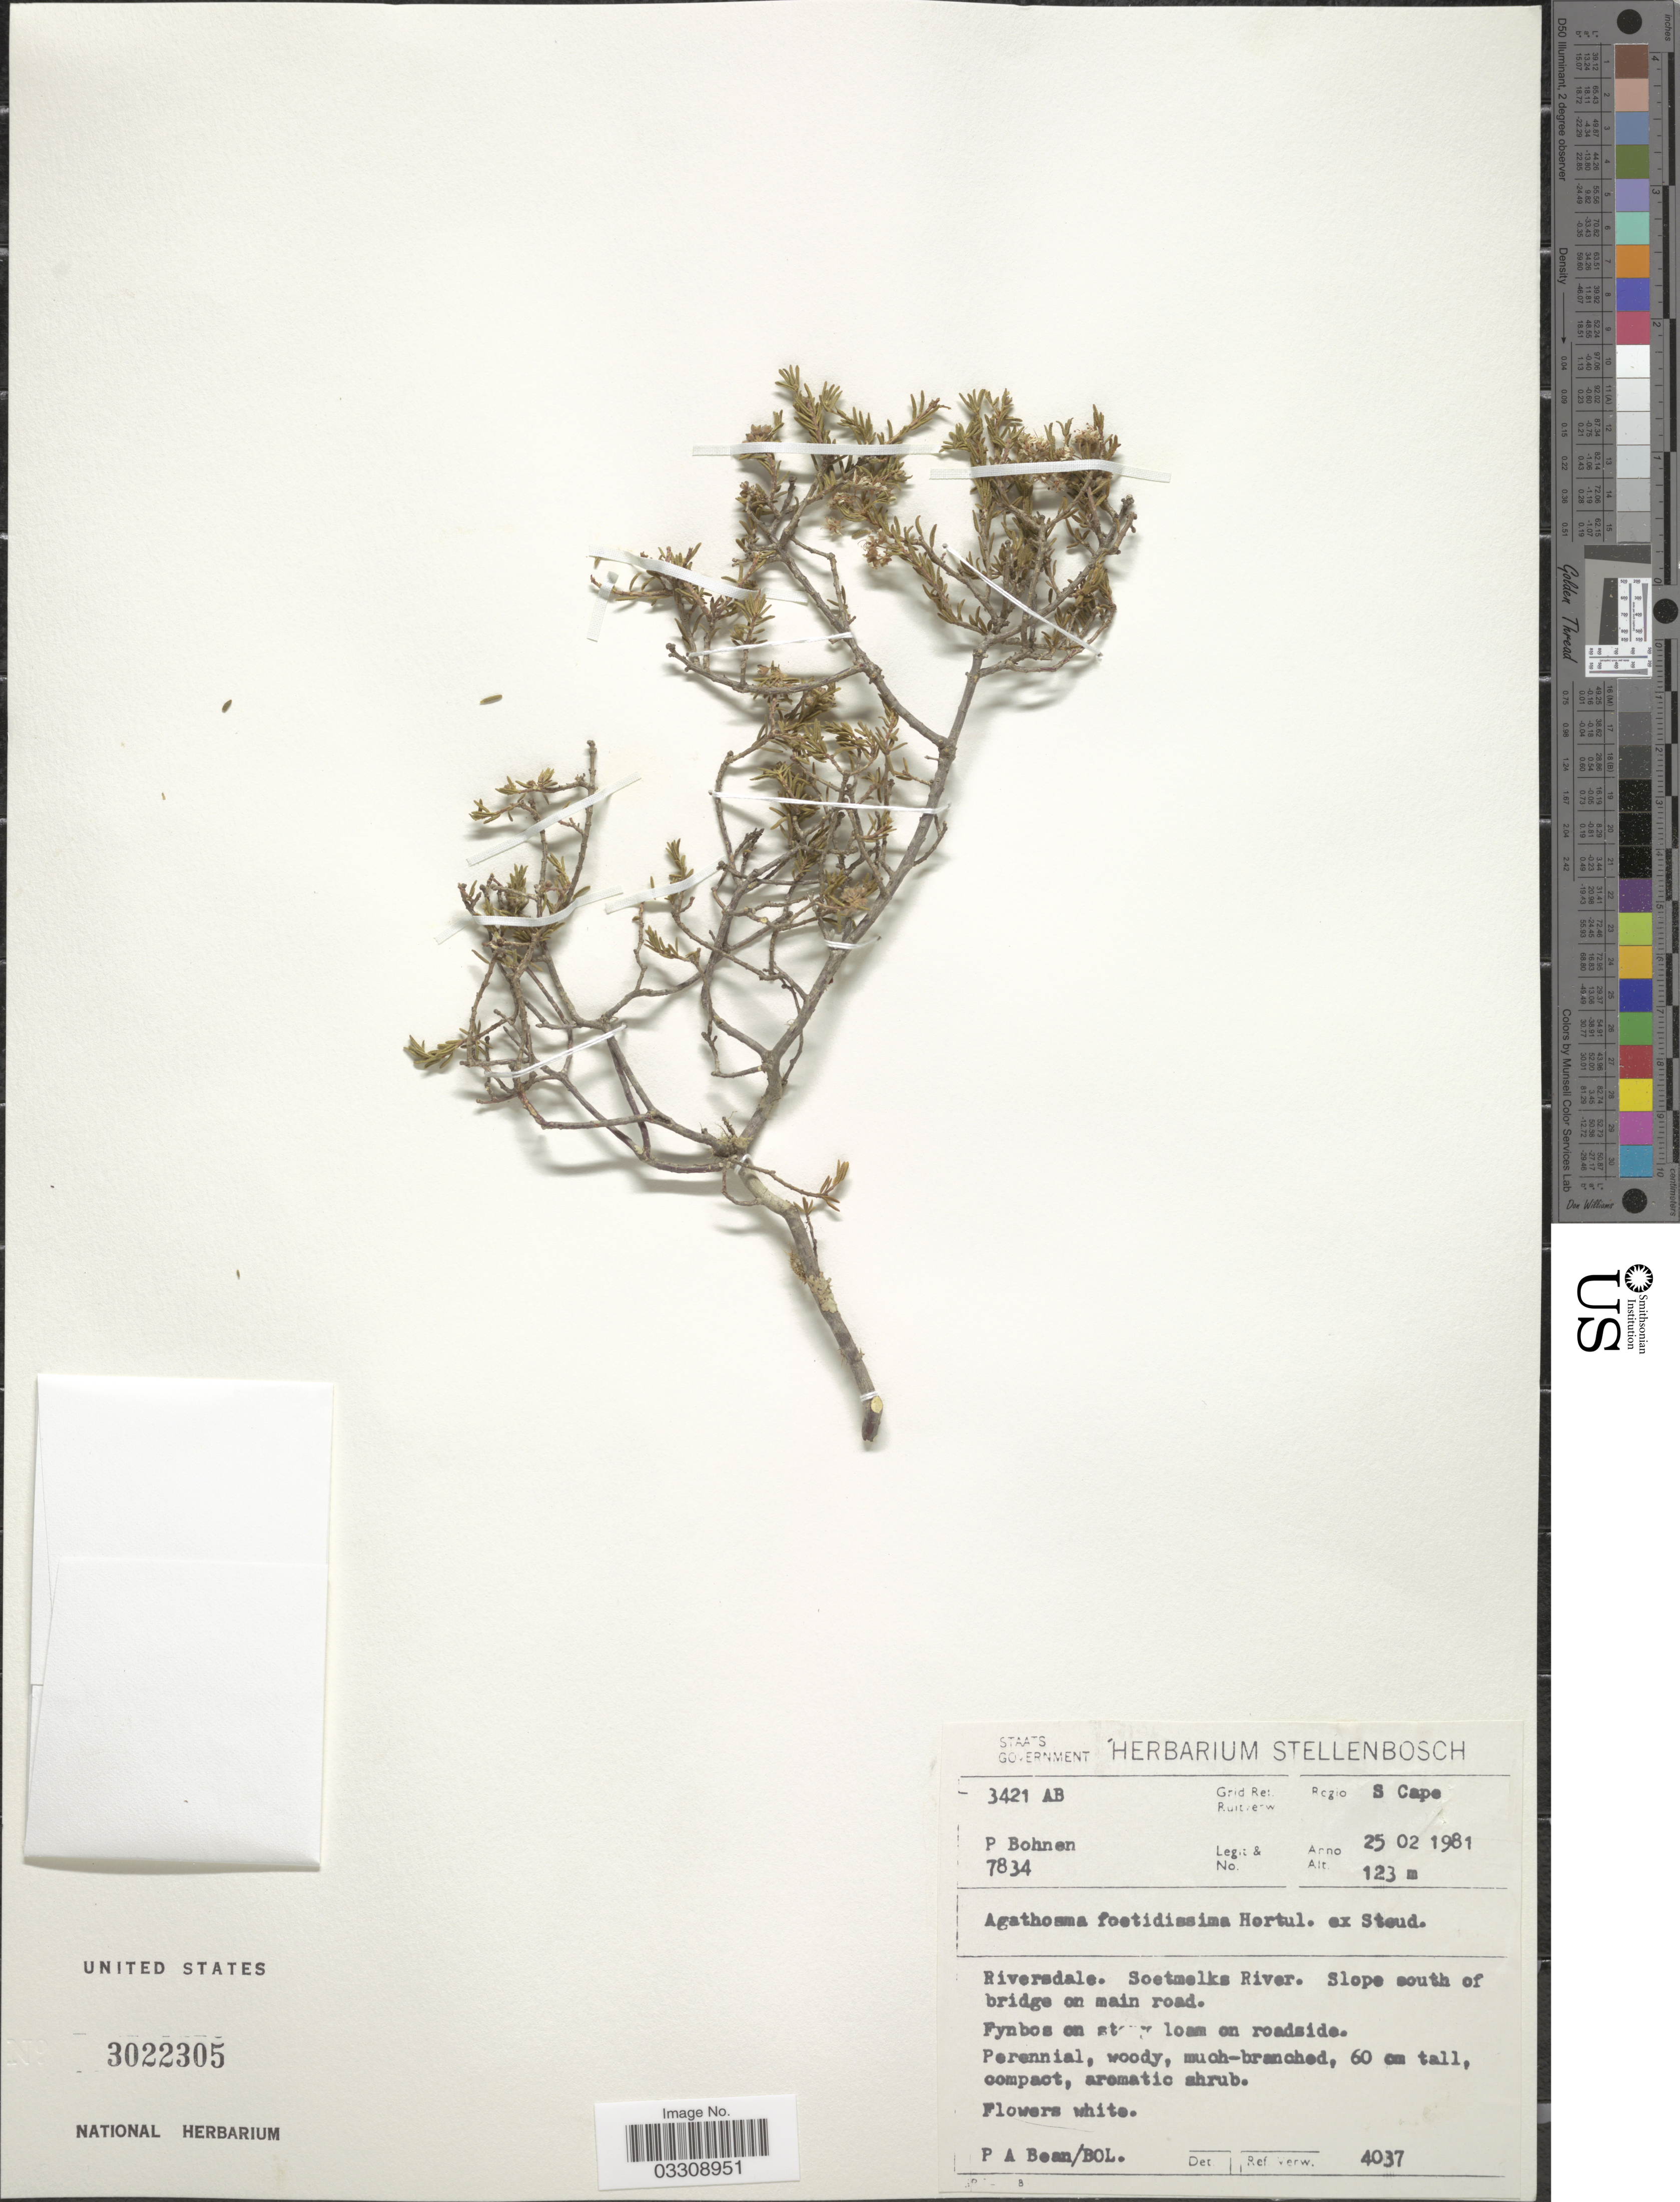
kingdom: Plantae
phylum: Tracheophyta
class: Magnoliopsida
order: Sapindales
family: Rutaceae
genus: Agathosma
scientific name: Agathosma foetidissima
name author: (Bartl. & H.L. Wendl.) Steud.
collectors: P. Bohnen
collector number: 7834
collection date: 1981-02-25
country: South Africa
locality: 3421 AB Grid Ref. Ruitverw., Regio S Cape, Riversdale. Soetmelks River. Slope south of bridge on main road.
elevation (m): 123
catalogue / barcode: US 3022305